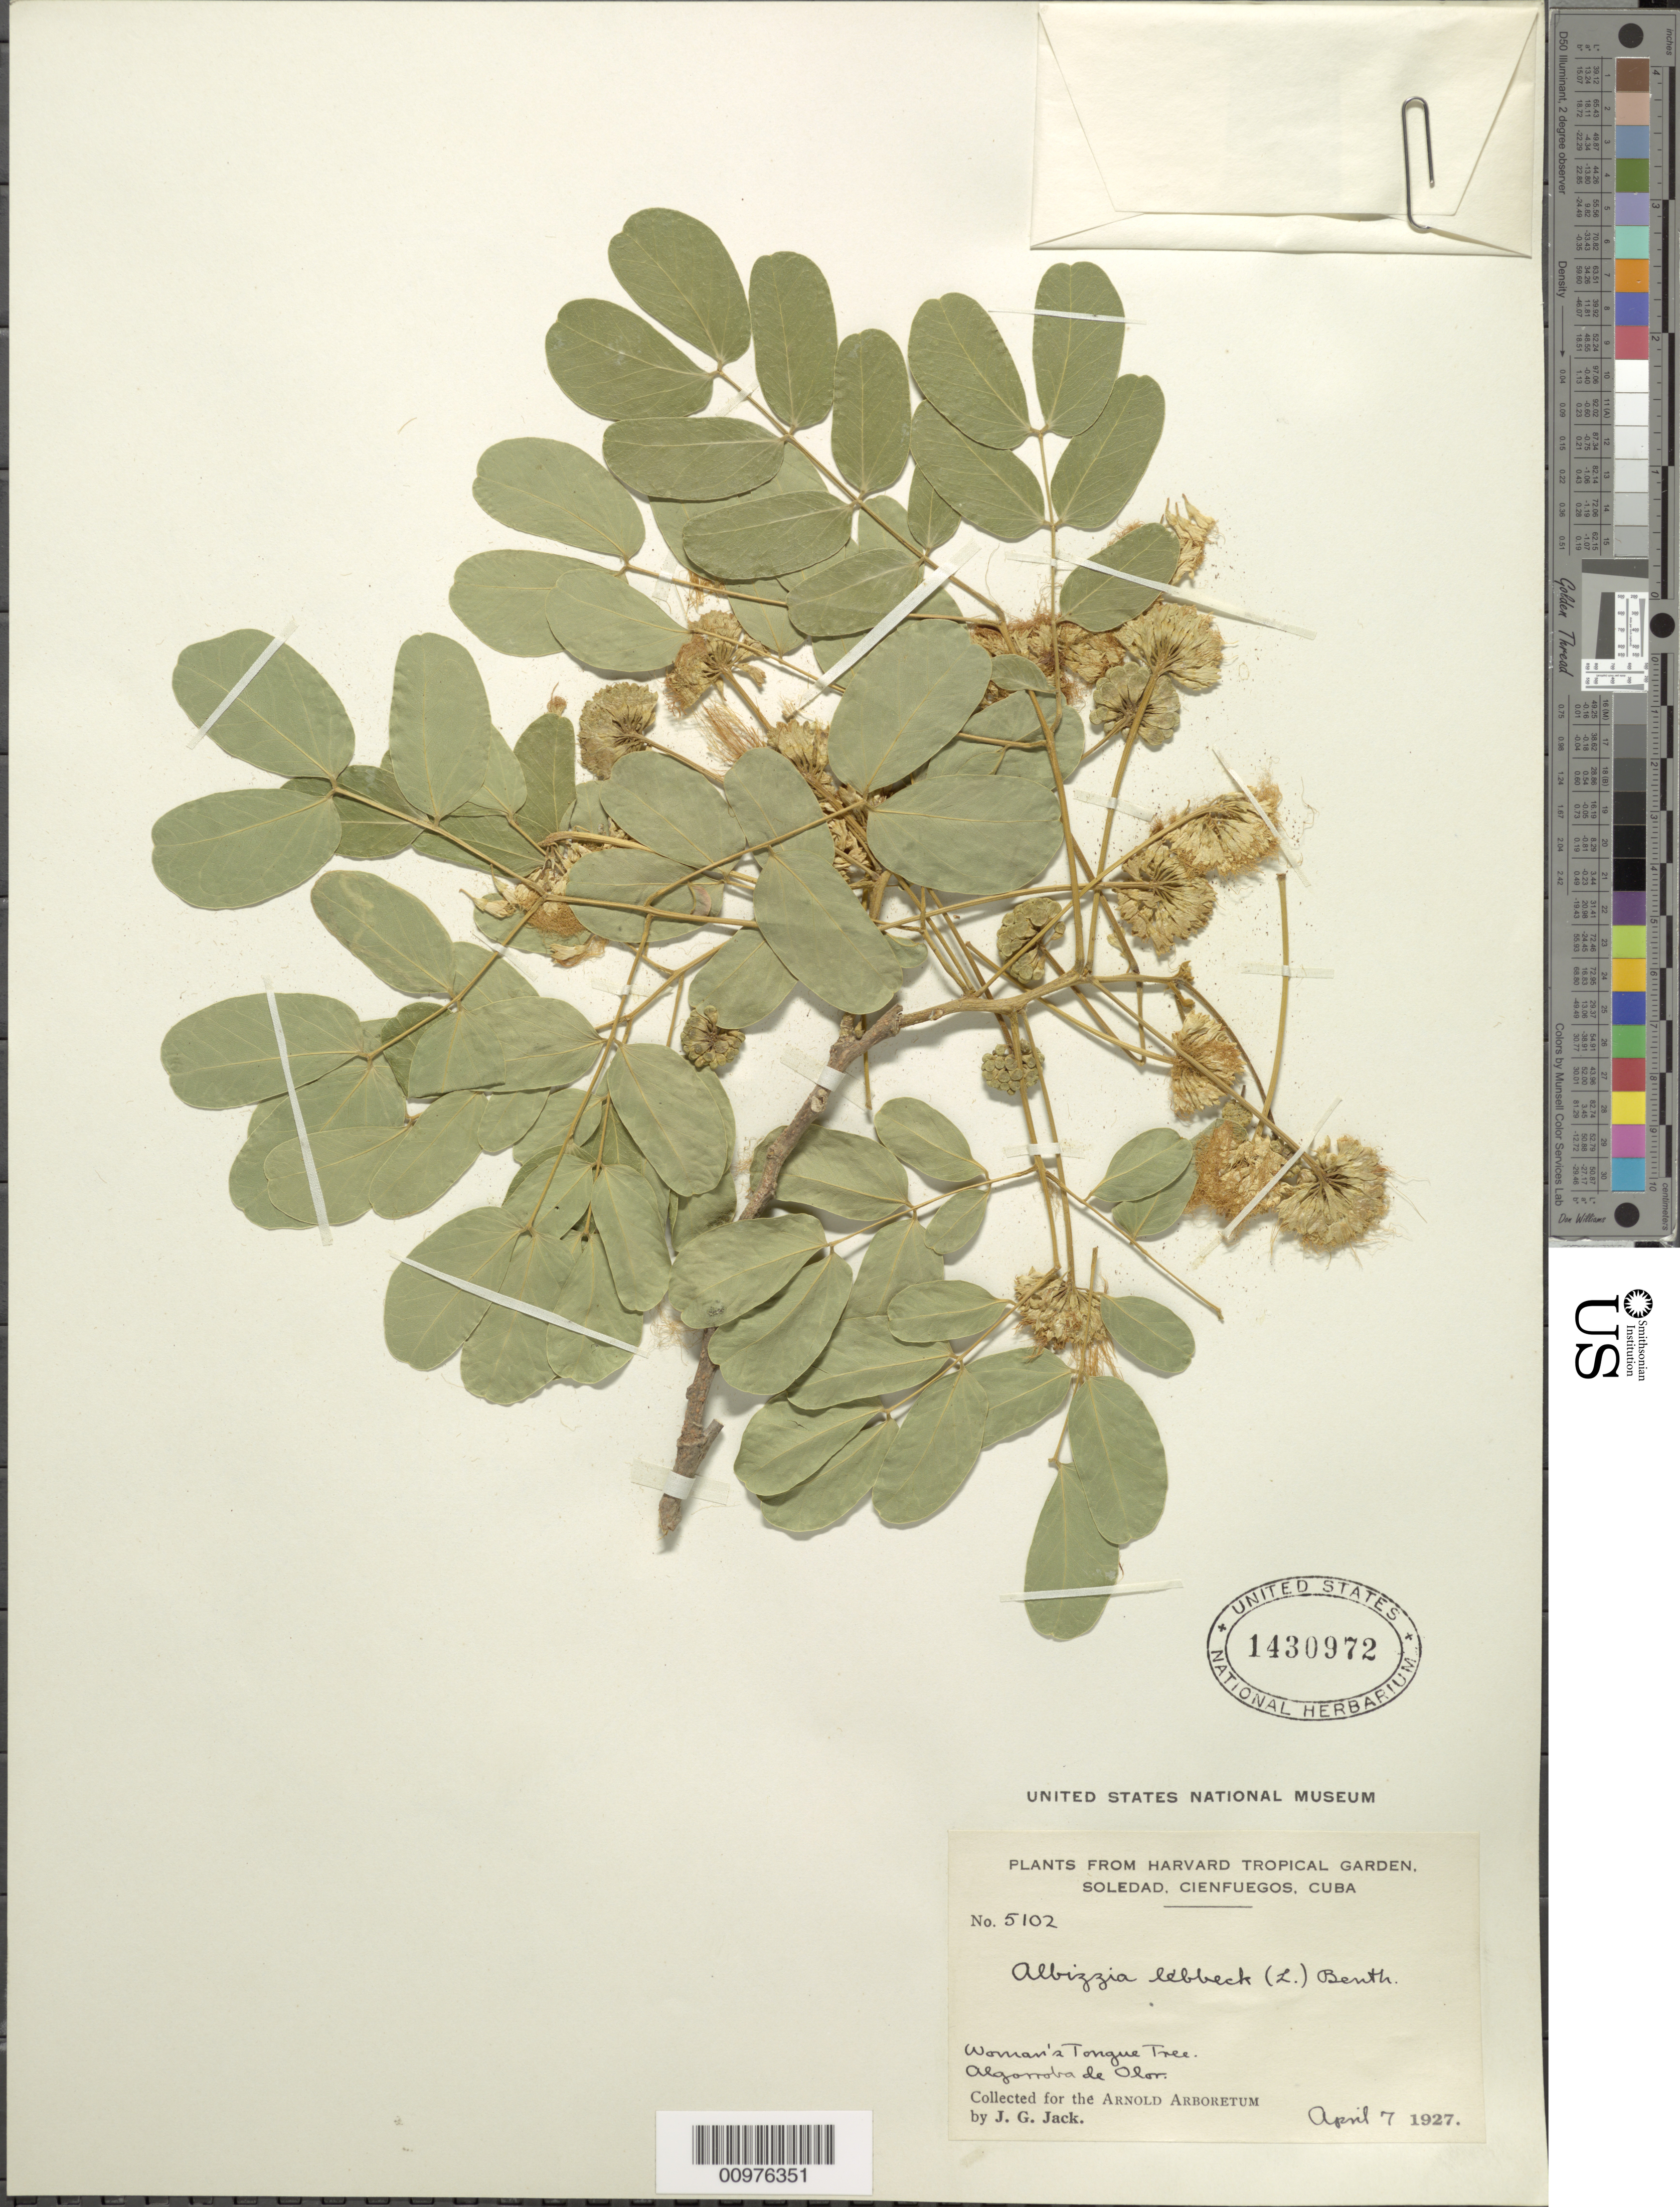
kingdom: Plantae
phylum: Tracheophyta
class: Magnoliopsida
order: Fabales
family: Fabaceae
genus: Albizia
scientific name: Albizia lebbeck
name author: (L.) Benth.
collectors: J. G. Jack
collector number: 5102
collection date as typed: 07 Apr 1927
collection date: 1927-04-07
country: Cuba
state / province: Cienfuegos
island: Cuba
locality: Plants from Harvard Tropical Garden, Soledad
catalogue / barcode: US 1430972